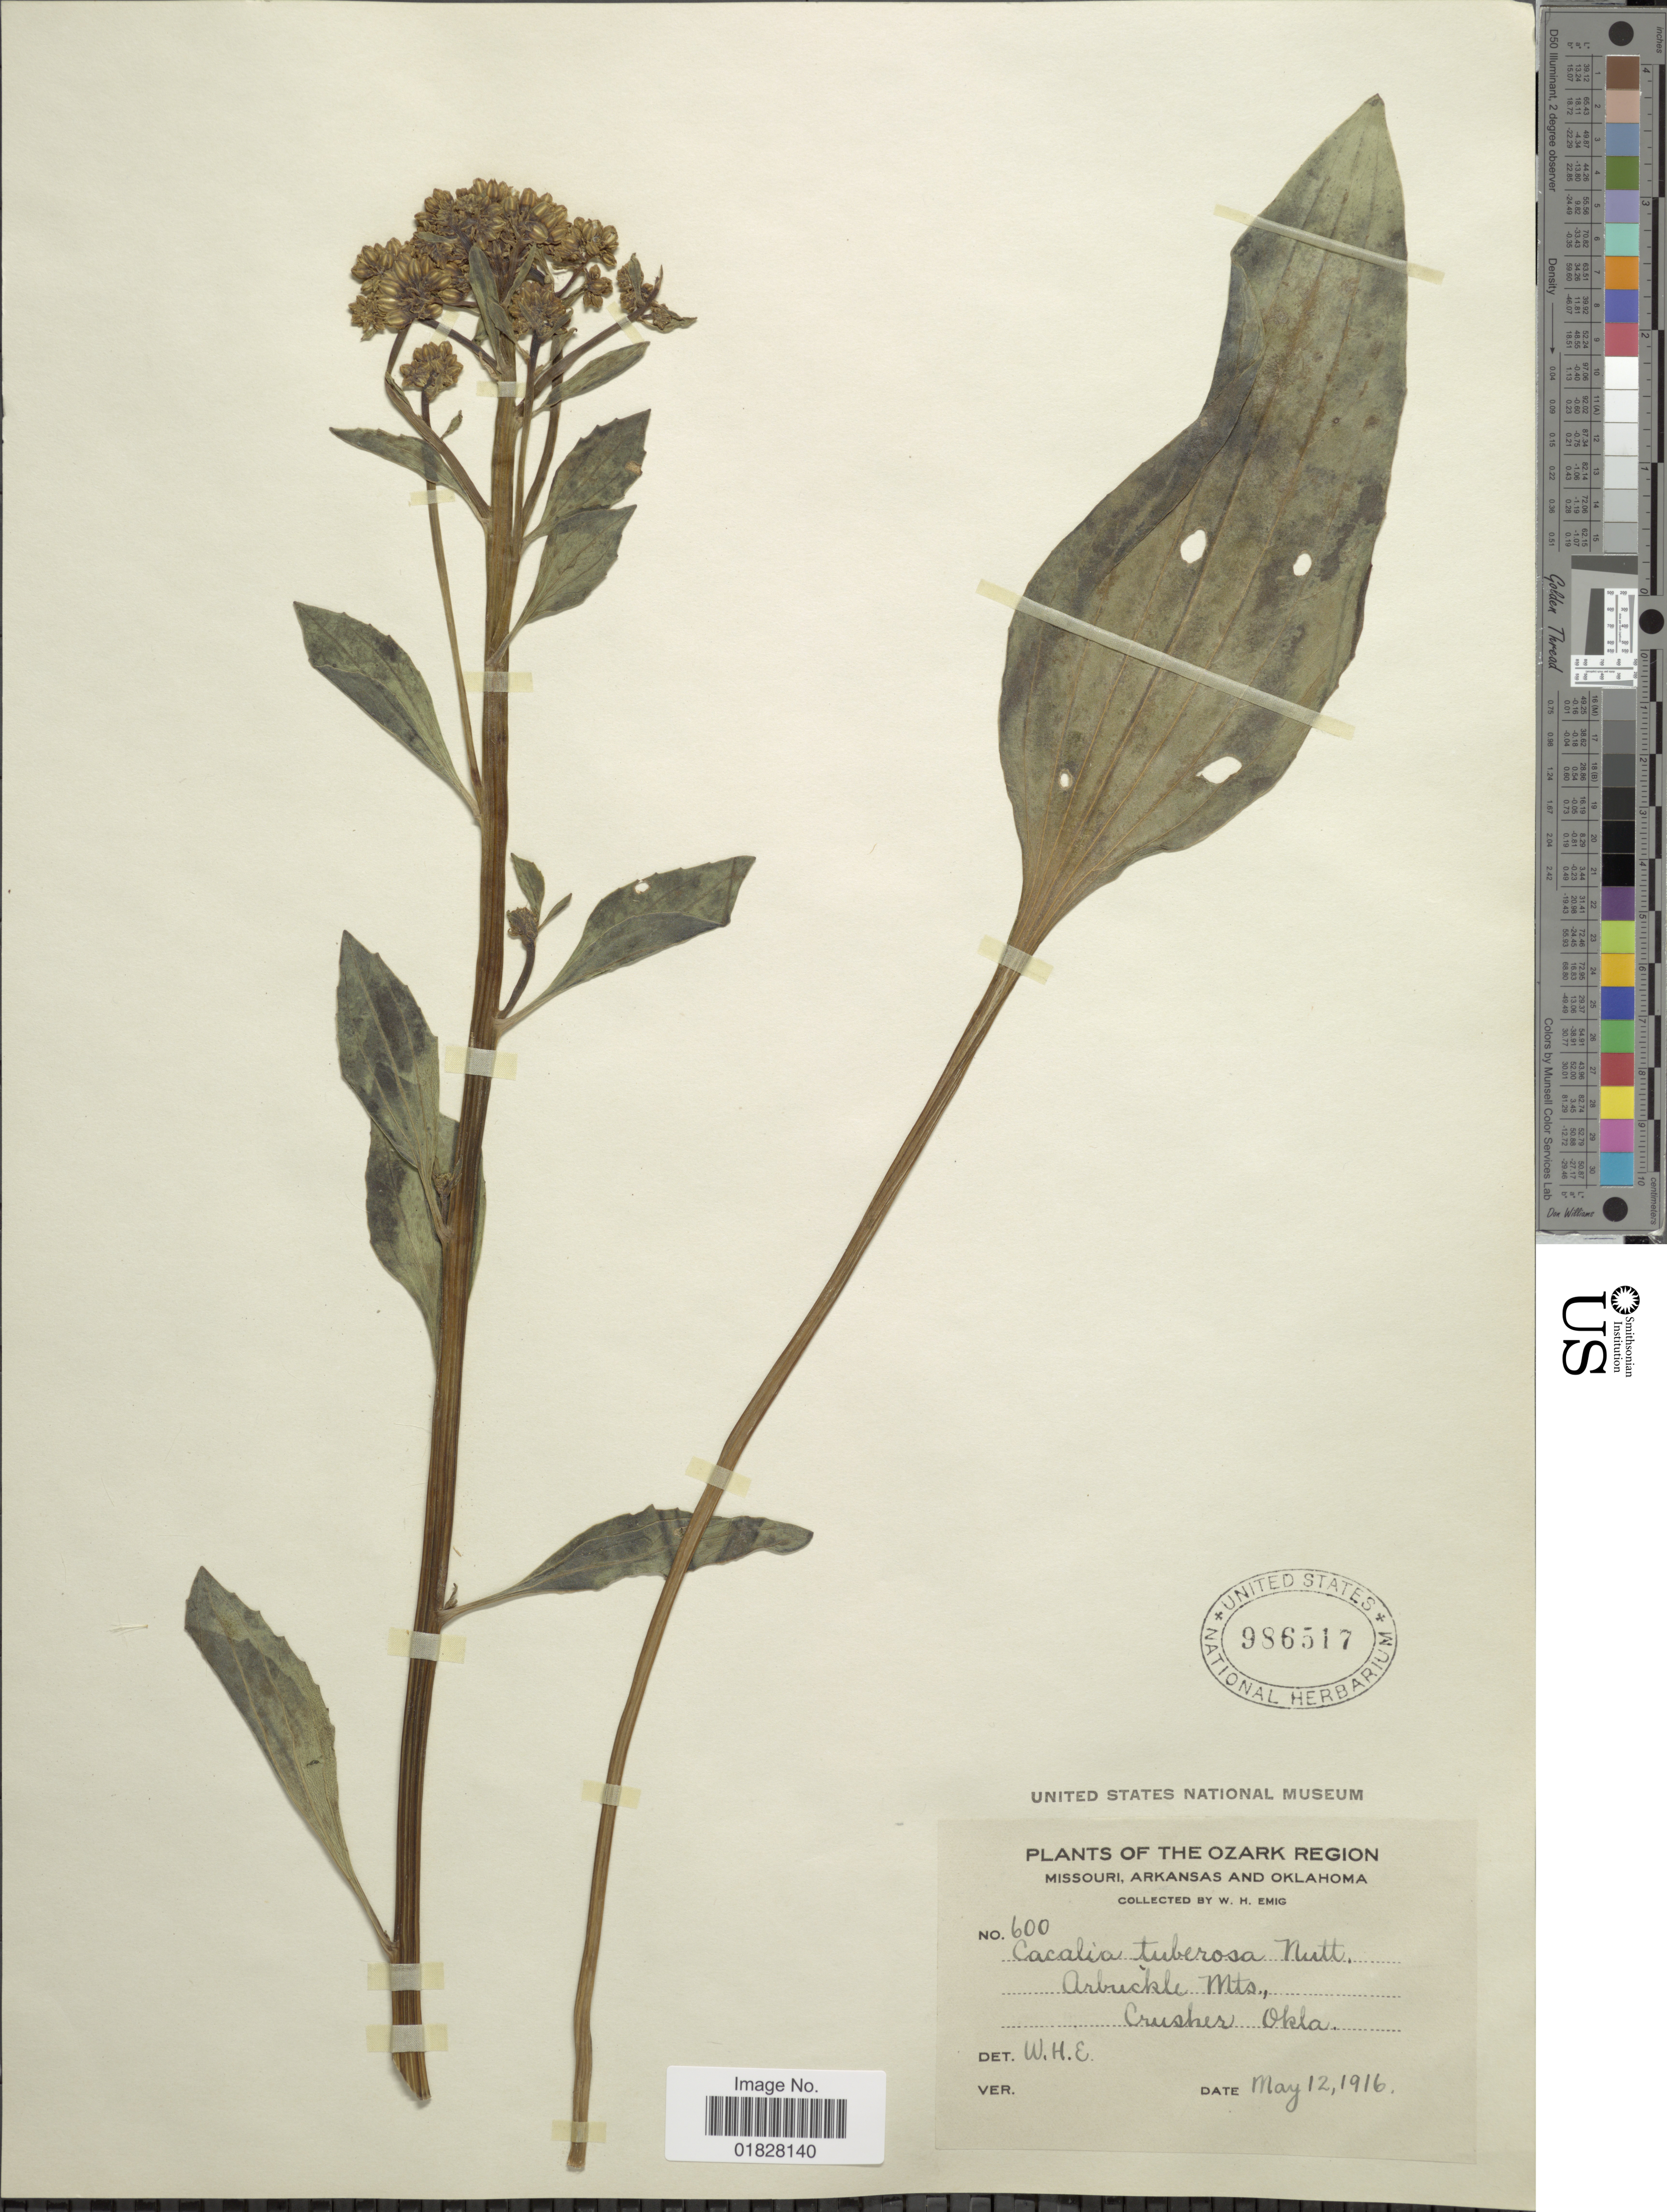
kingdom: Plantae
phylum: Tracheophyta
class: Magnoliopsida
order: Asterales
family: Asteraceae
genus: Arnoglossum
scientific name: Arnoglossum plantagineum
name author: Raf.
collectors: W. H. Emig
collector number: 600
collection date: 1916-05-12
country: United States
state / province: Oklahoma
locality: Ozark Region. Arbuckle Mts, Crusher Okla.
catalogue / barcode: US 986517